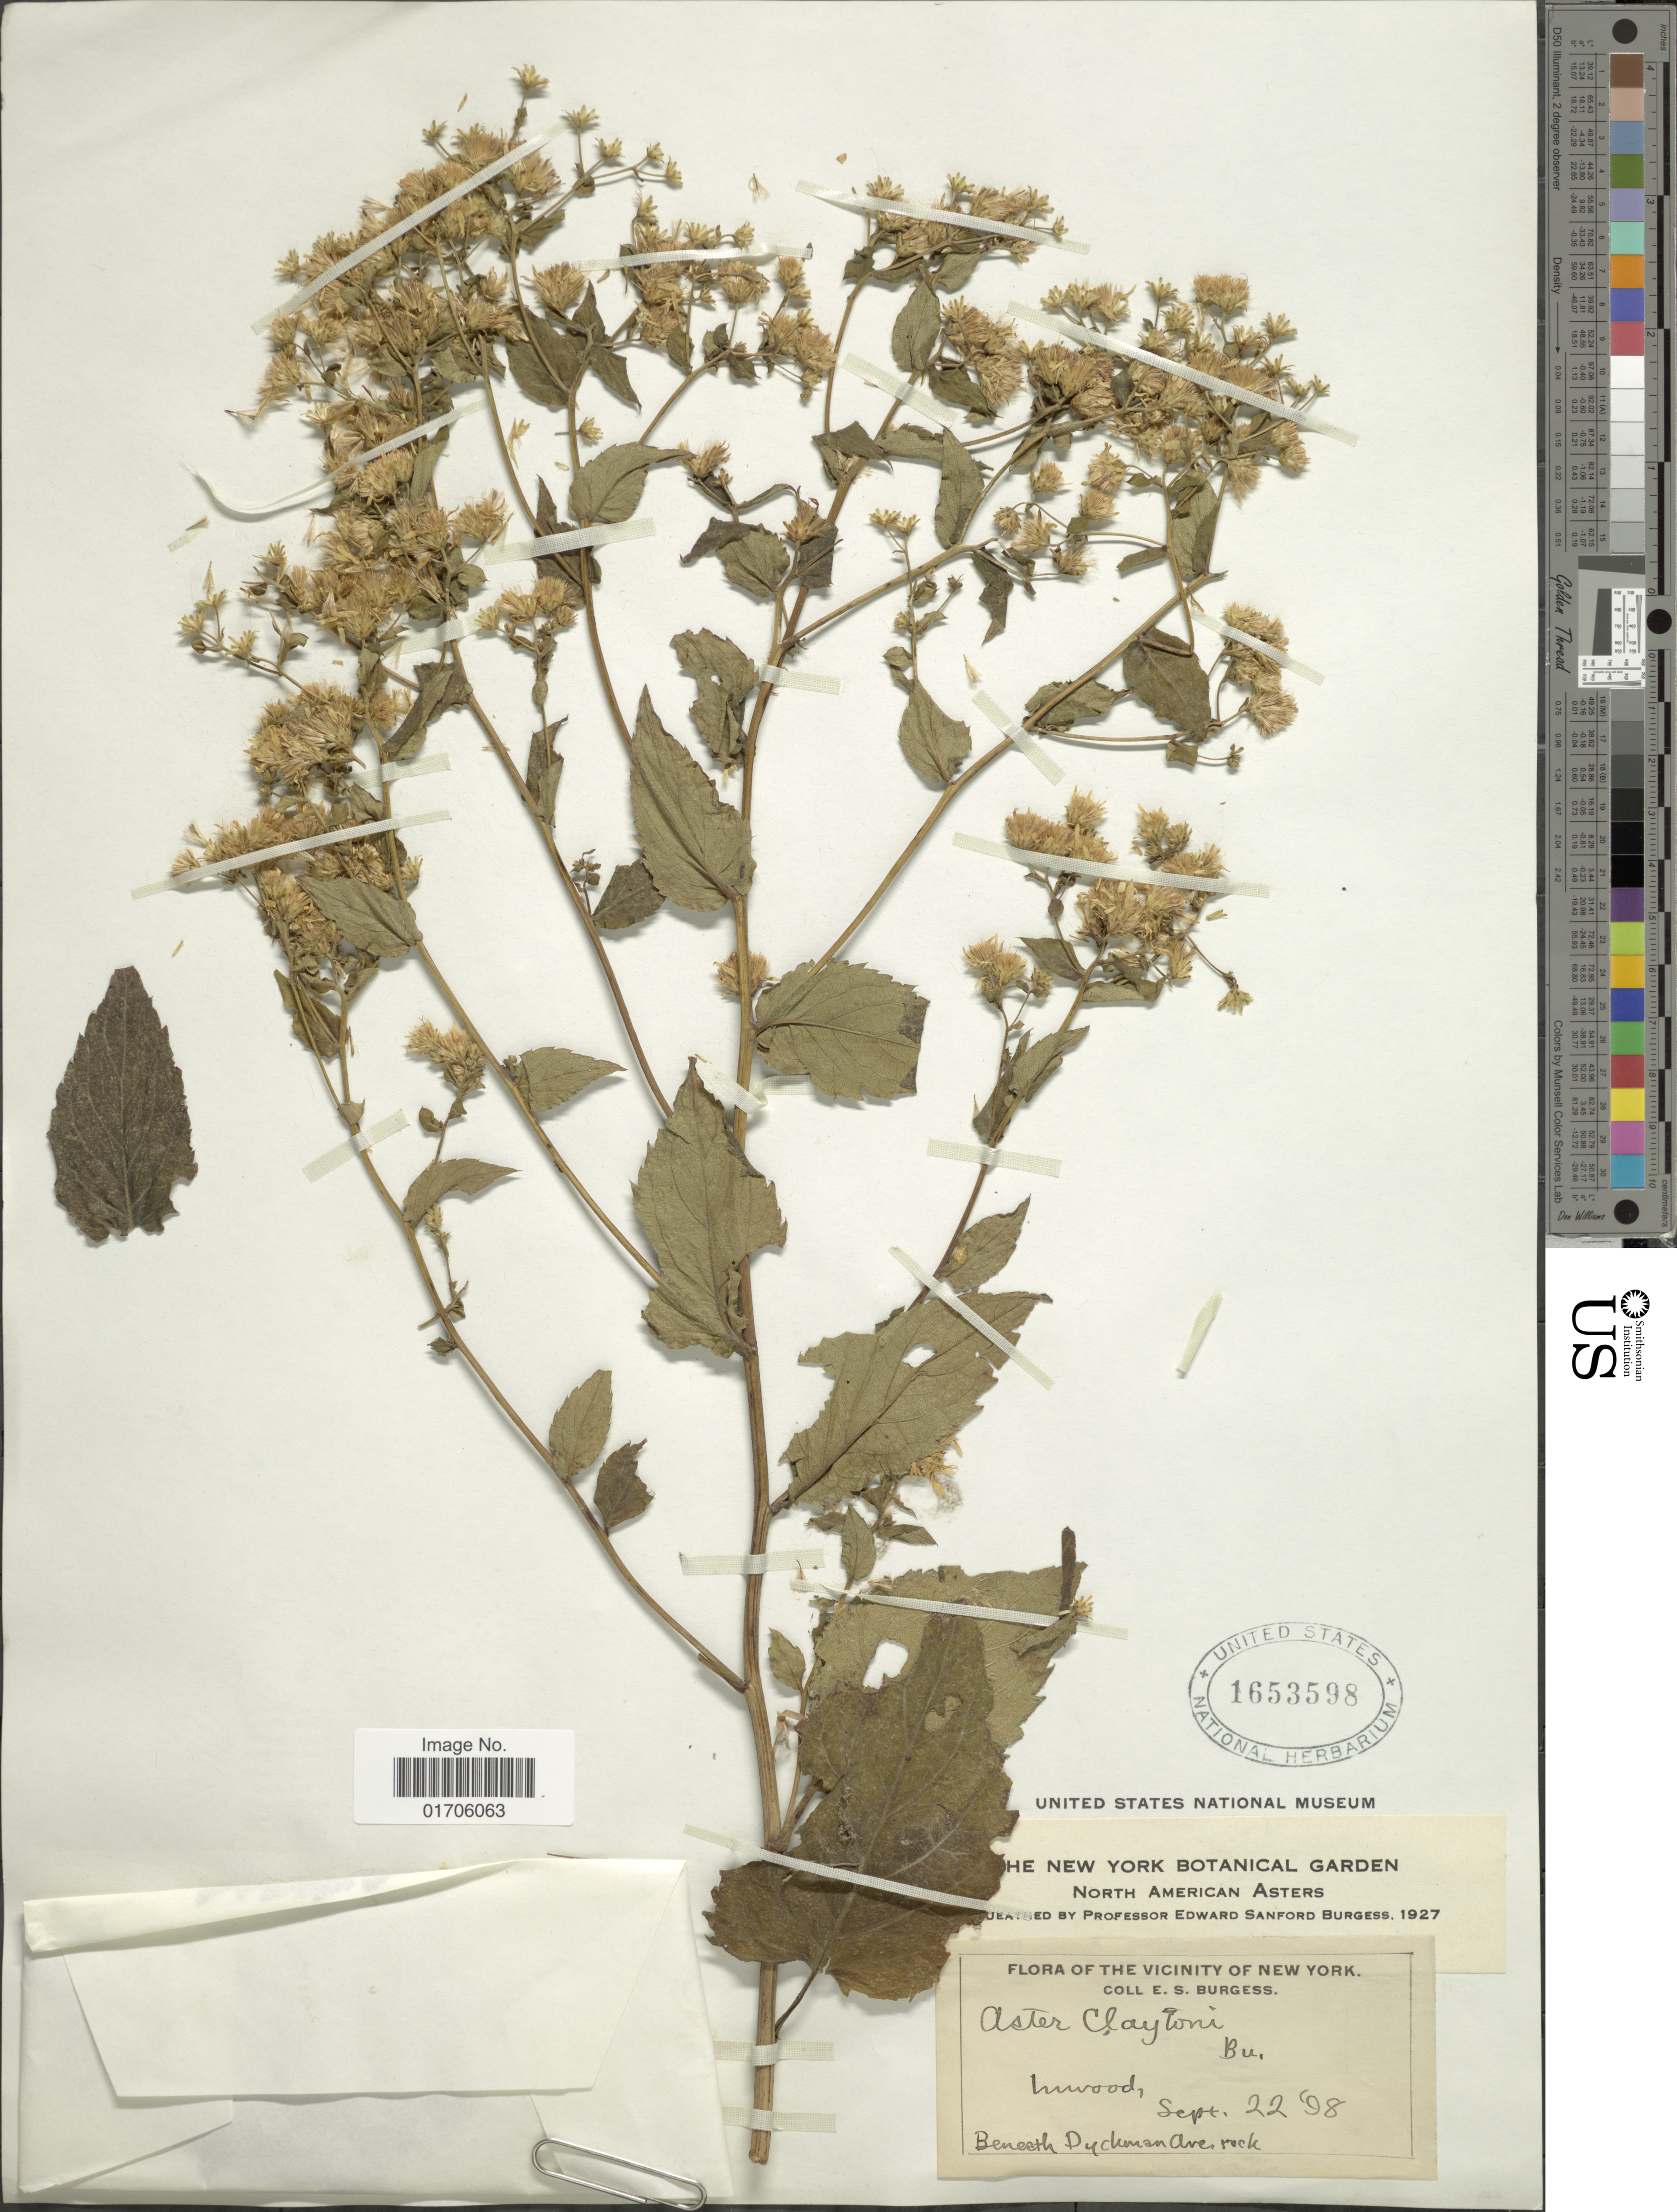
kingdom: Plantae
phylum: Tracheophyta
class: Magnoliopsida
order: Asterales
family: Asteraceae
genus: Aster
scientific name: Aster claytonii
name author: E.S. Burgess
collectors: E. Burgess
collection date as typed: Transcribed d/m/y: 22/9/98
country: United States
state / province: New York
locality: Vicinity of New York. Beneath Dyckman Aves rock.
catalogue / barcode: US 1653598